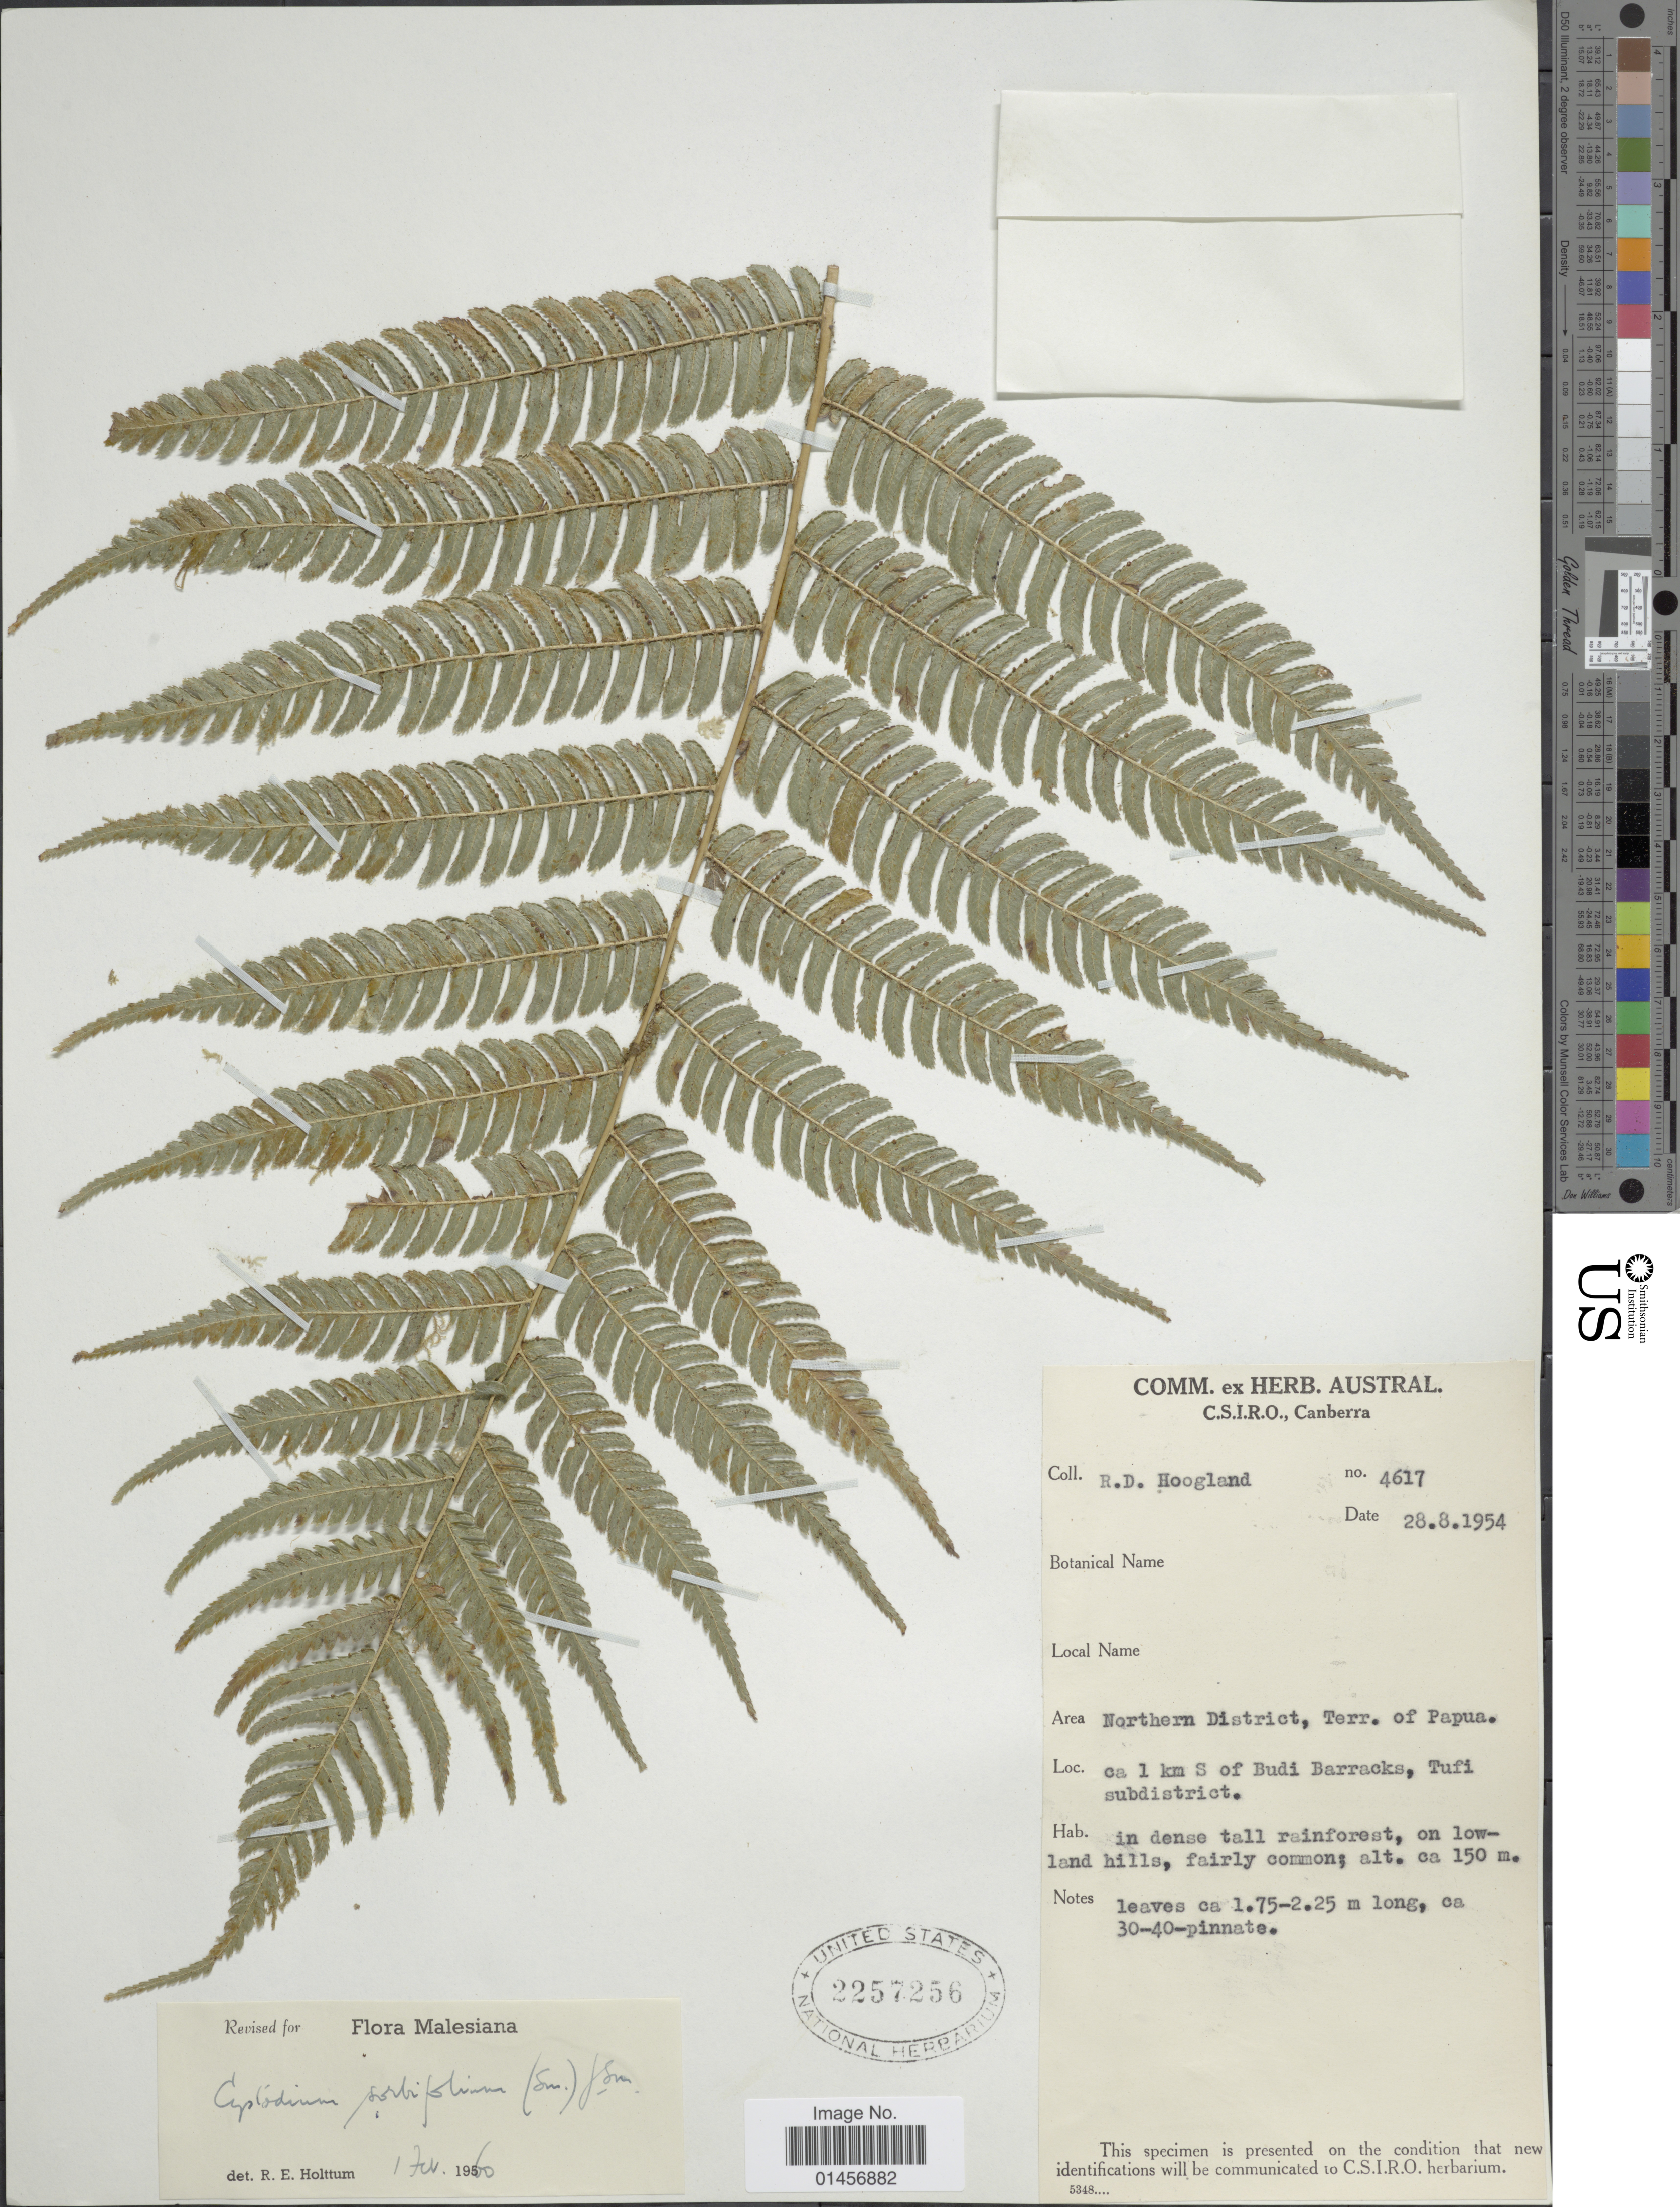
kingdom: Plantae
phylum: Tracheophyta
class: Polypodiopsida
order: Polypodiales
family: Cystodiaceae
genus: Cystodium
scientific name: Cystodium sorbifolium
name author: (J. Sm.) J. Sm.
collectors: R. D. Hoogland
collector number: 4617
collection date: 1954-08-28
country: Papua New Guinea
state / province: Northern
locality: Northern District, Terr. of Papua., ca 1 km S. of Budi Barracks, Tufi subdistrict.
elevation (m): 150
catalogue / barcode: US 2257256